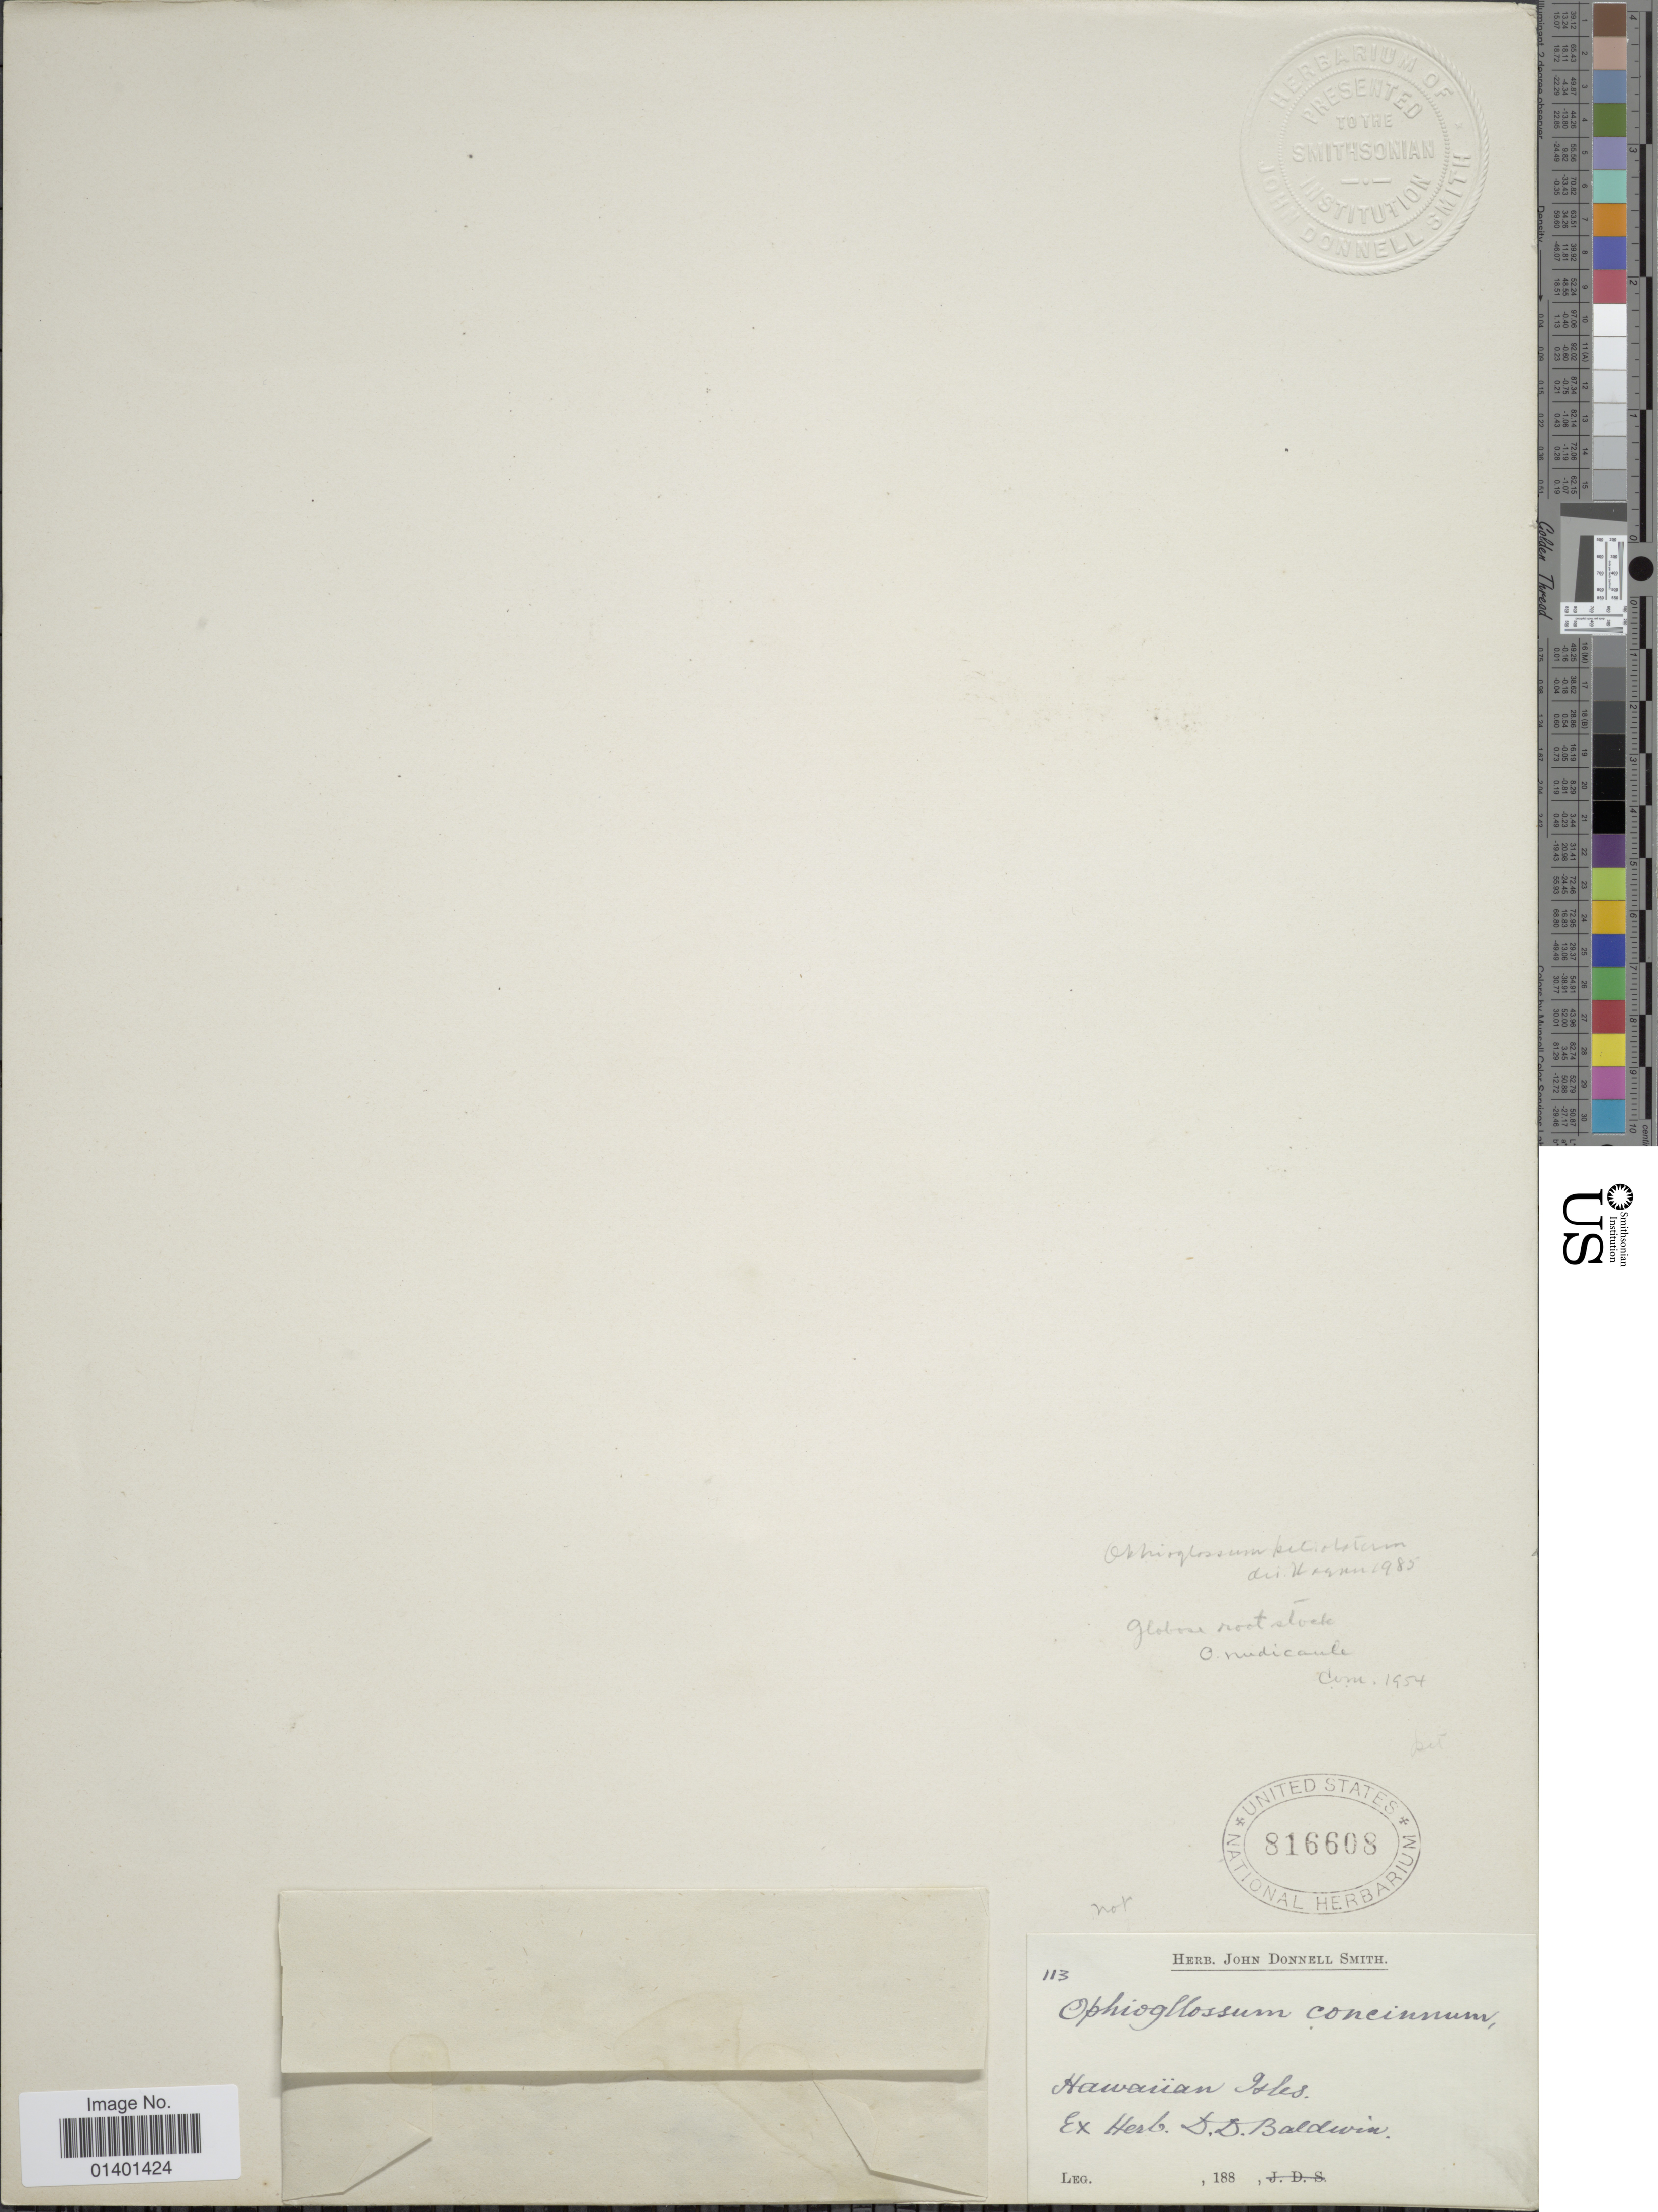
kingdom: Plantae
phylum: Tracheophyta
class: Polypodiopsida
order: Ophioglossales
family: Ophioglossaceae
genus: Ophioglossum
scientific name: Ophioglossum petiolatum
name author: Hook.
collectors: D. Baldwin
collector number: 113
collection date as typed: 188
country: United States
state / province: Hawaii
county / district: Hawaii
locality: Hawaiian isles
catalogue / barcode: US 816608